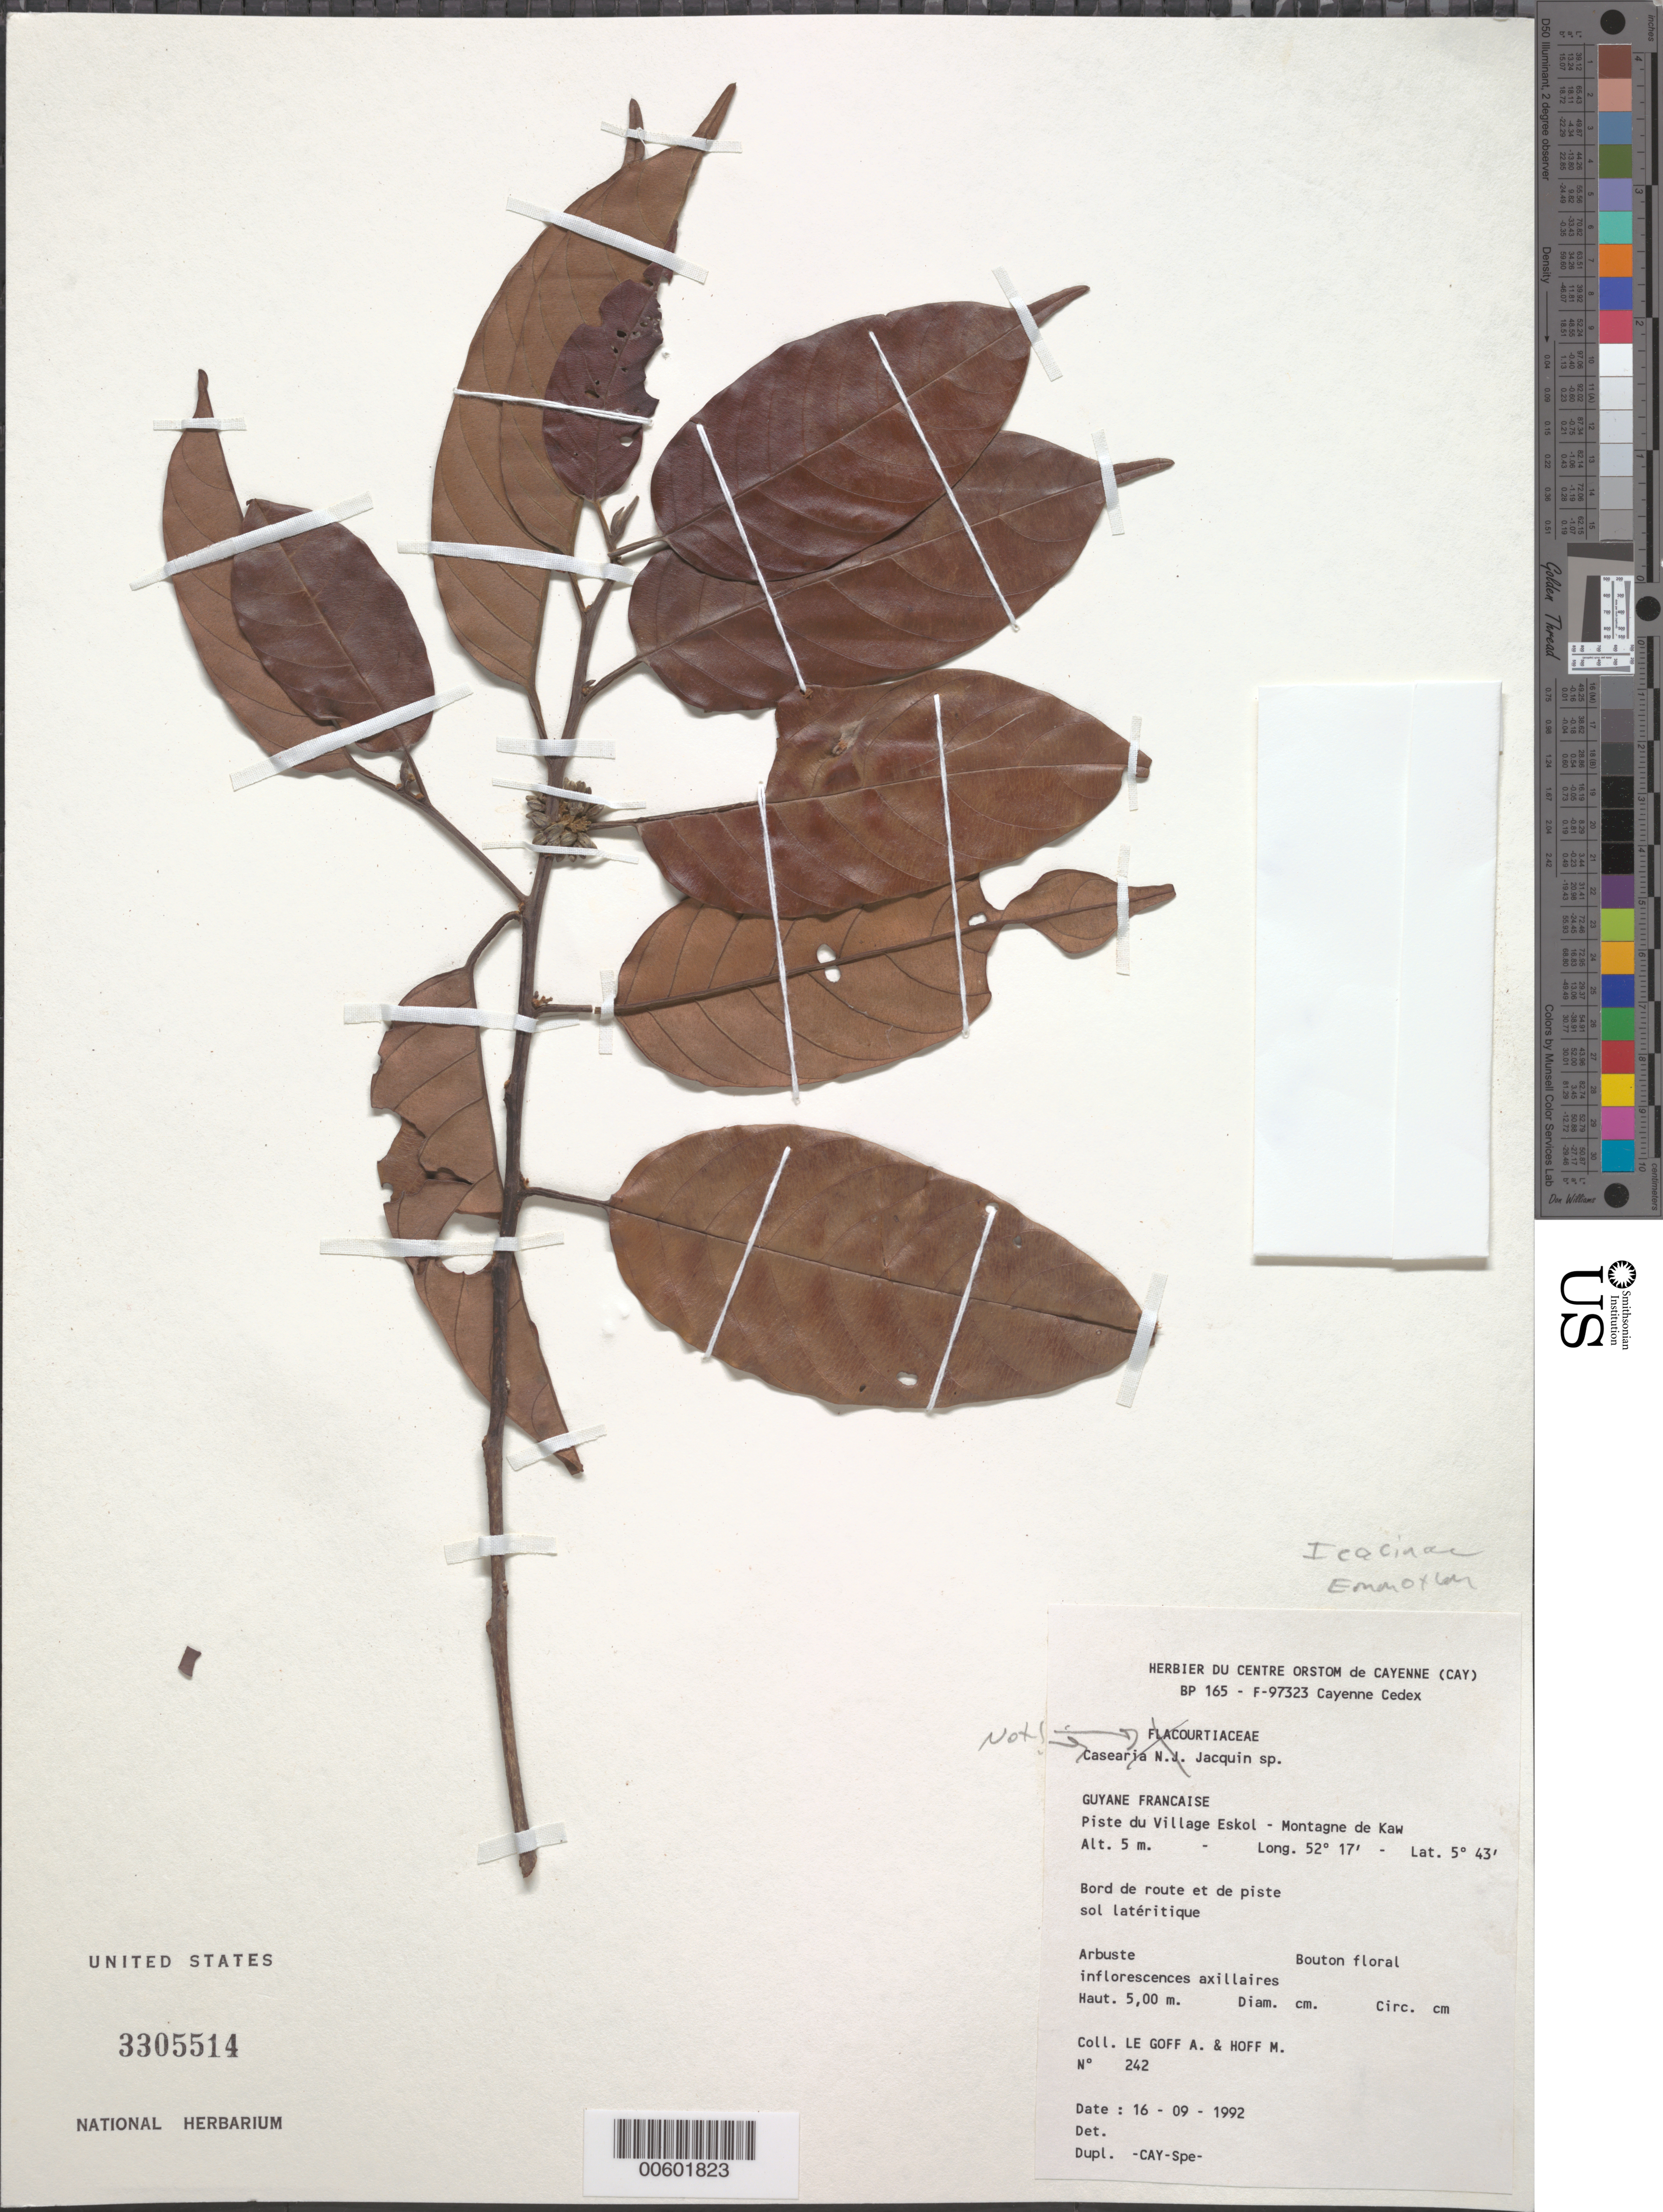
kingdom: Plantae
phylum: Tracheophyta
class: Magnoliopsida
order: Metteniusales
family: Metteniusaceae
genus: Emmotum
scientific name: Emmotum sp.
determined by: Liesner, R. L.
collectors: A. Le Goff & M. Hoff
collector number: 242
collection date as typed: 16-Sep-92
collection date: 1992-09-16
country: French Guiana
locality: Montagne de Kaw, Piste du Village Eskol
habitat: Borde de route et de piste; sol lateritique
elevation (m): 5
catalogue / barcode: US 3305514